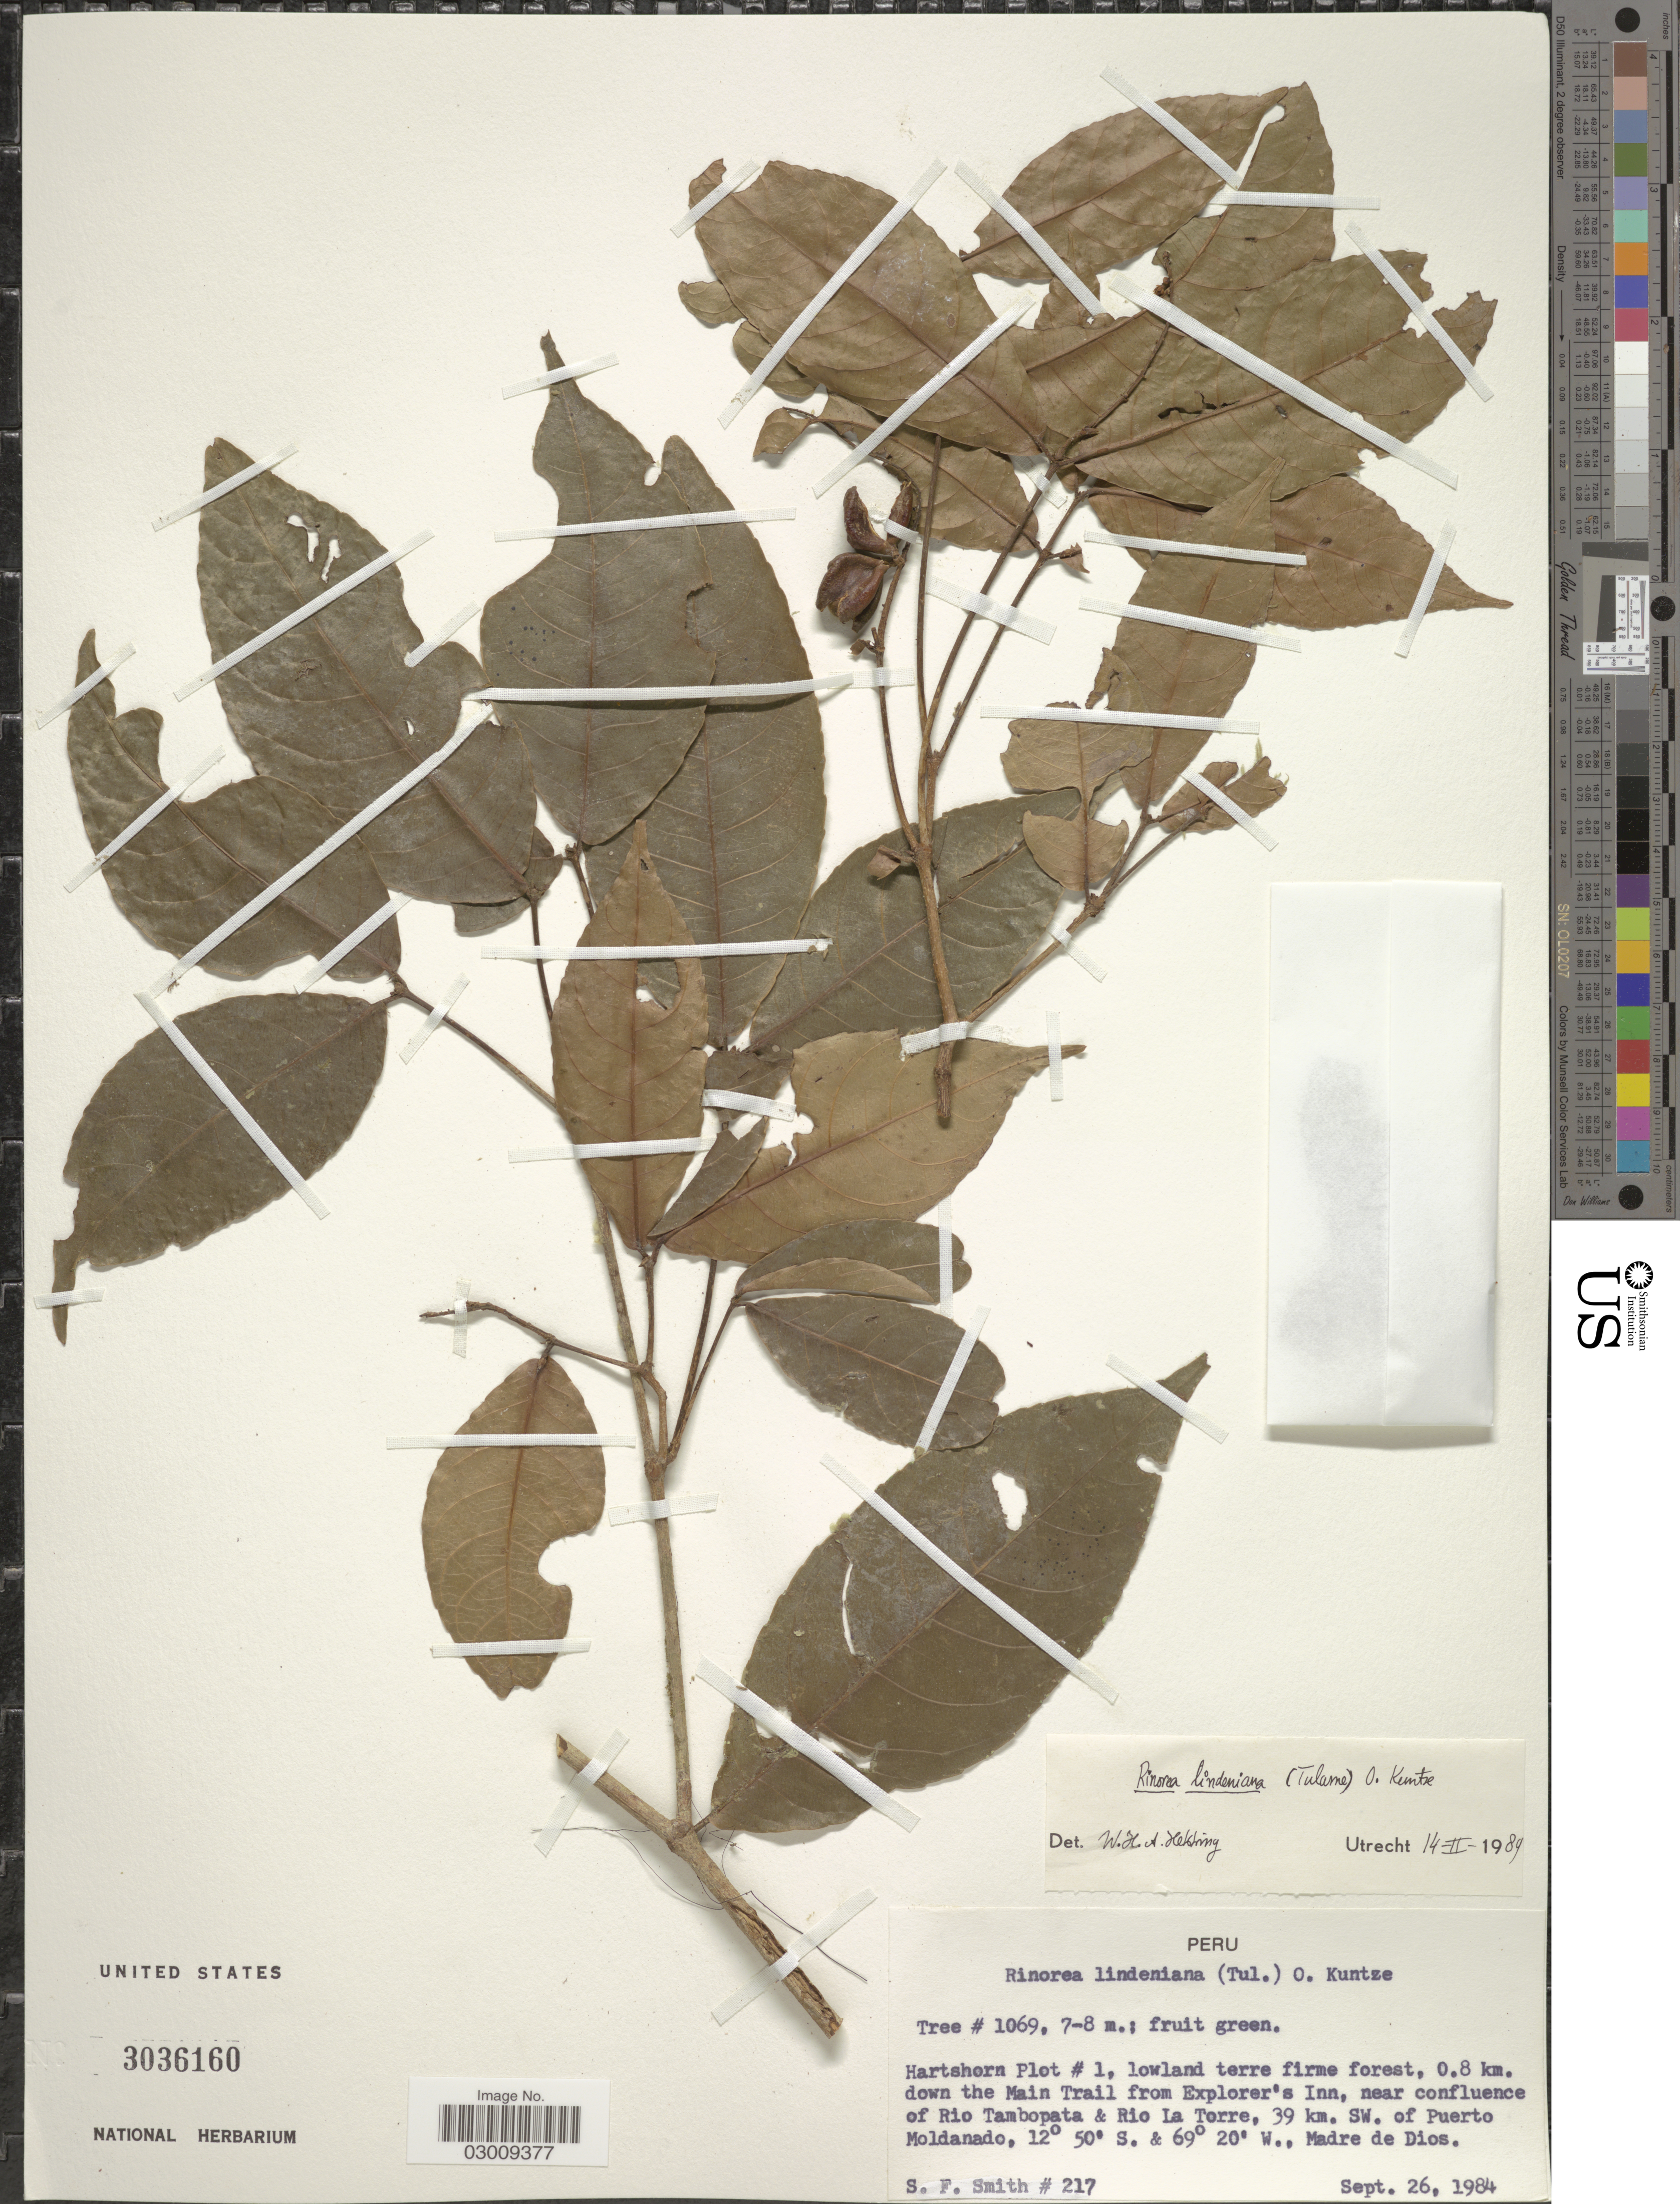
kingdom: Plantae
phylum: Tracheophyta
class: Magnoliopsida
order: Malpighiales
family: Violaceae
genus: Rinorea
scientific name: Rinorea lindeniana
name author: (Tul.) Kuntze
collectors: S.F. Smith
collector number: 217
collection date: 1984-09-26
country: Peru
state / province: Madre de Dios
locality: Hartshorn Plot # 1, lowland terre firme forest, 0.8 km. down the Main Trail from Explorer's Inn, near the confluence of Rio Tambopata and Rio La Torre, 39 km. SW. of Puerto Moldonado, Madre de Dios.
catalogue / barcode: US 3036160